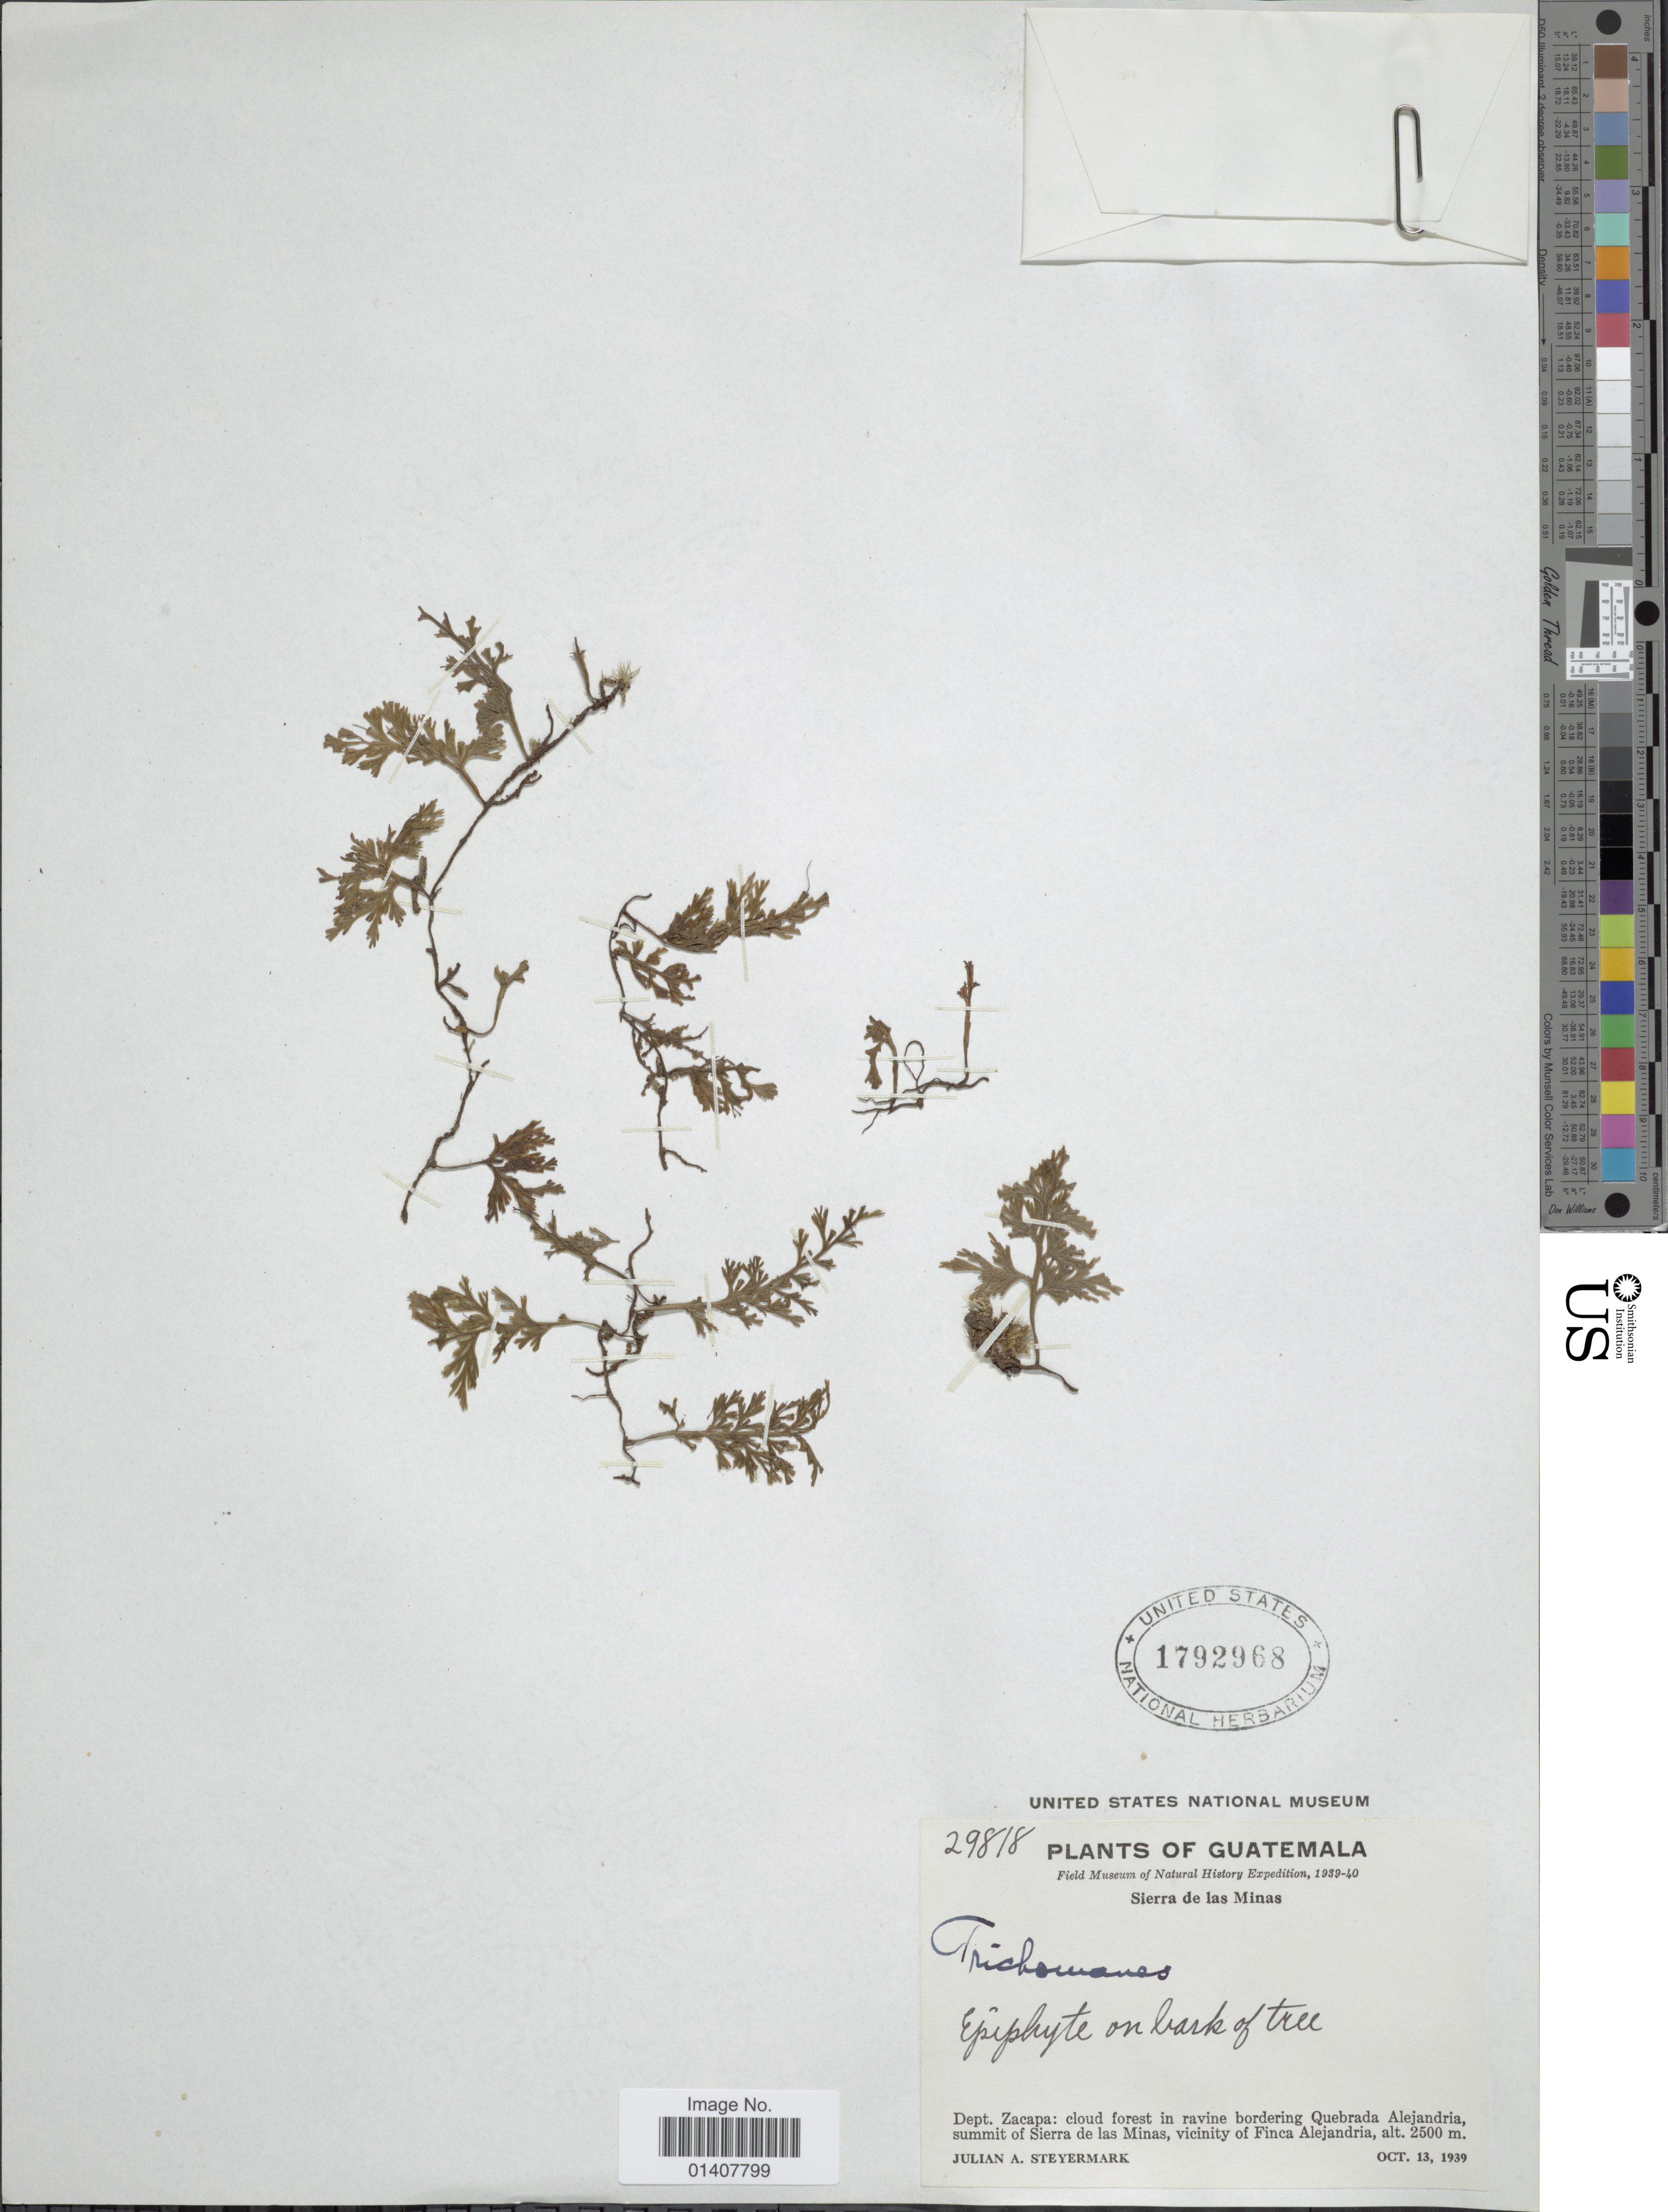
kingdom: Plantae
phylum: Tracheophyta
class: Polypodiopsida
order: Hymenophyllales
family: Hymenophyllaceae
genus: Trichomanes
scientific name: Trichomanes sp.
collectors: J. Steyermark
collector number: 29818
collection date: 1939-10-13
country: Guatemala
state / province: Zacapa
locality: Sierra de las Minas, Dept. Zacapa: cloud forest in ravine bordering Quebrada Alejandria, summit of Sierra de las Minas, vicinity of Finca Alejandria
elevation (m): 2500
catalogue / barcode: US 1792968